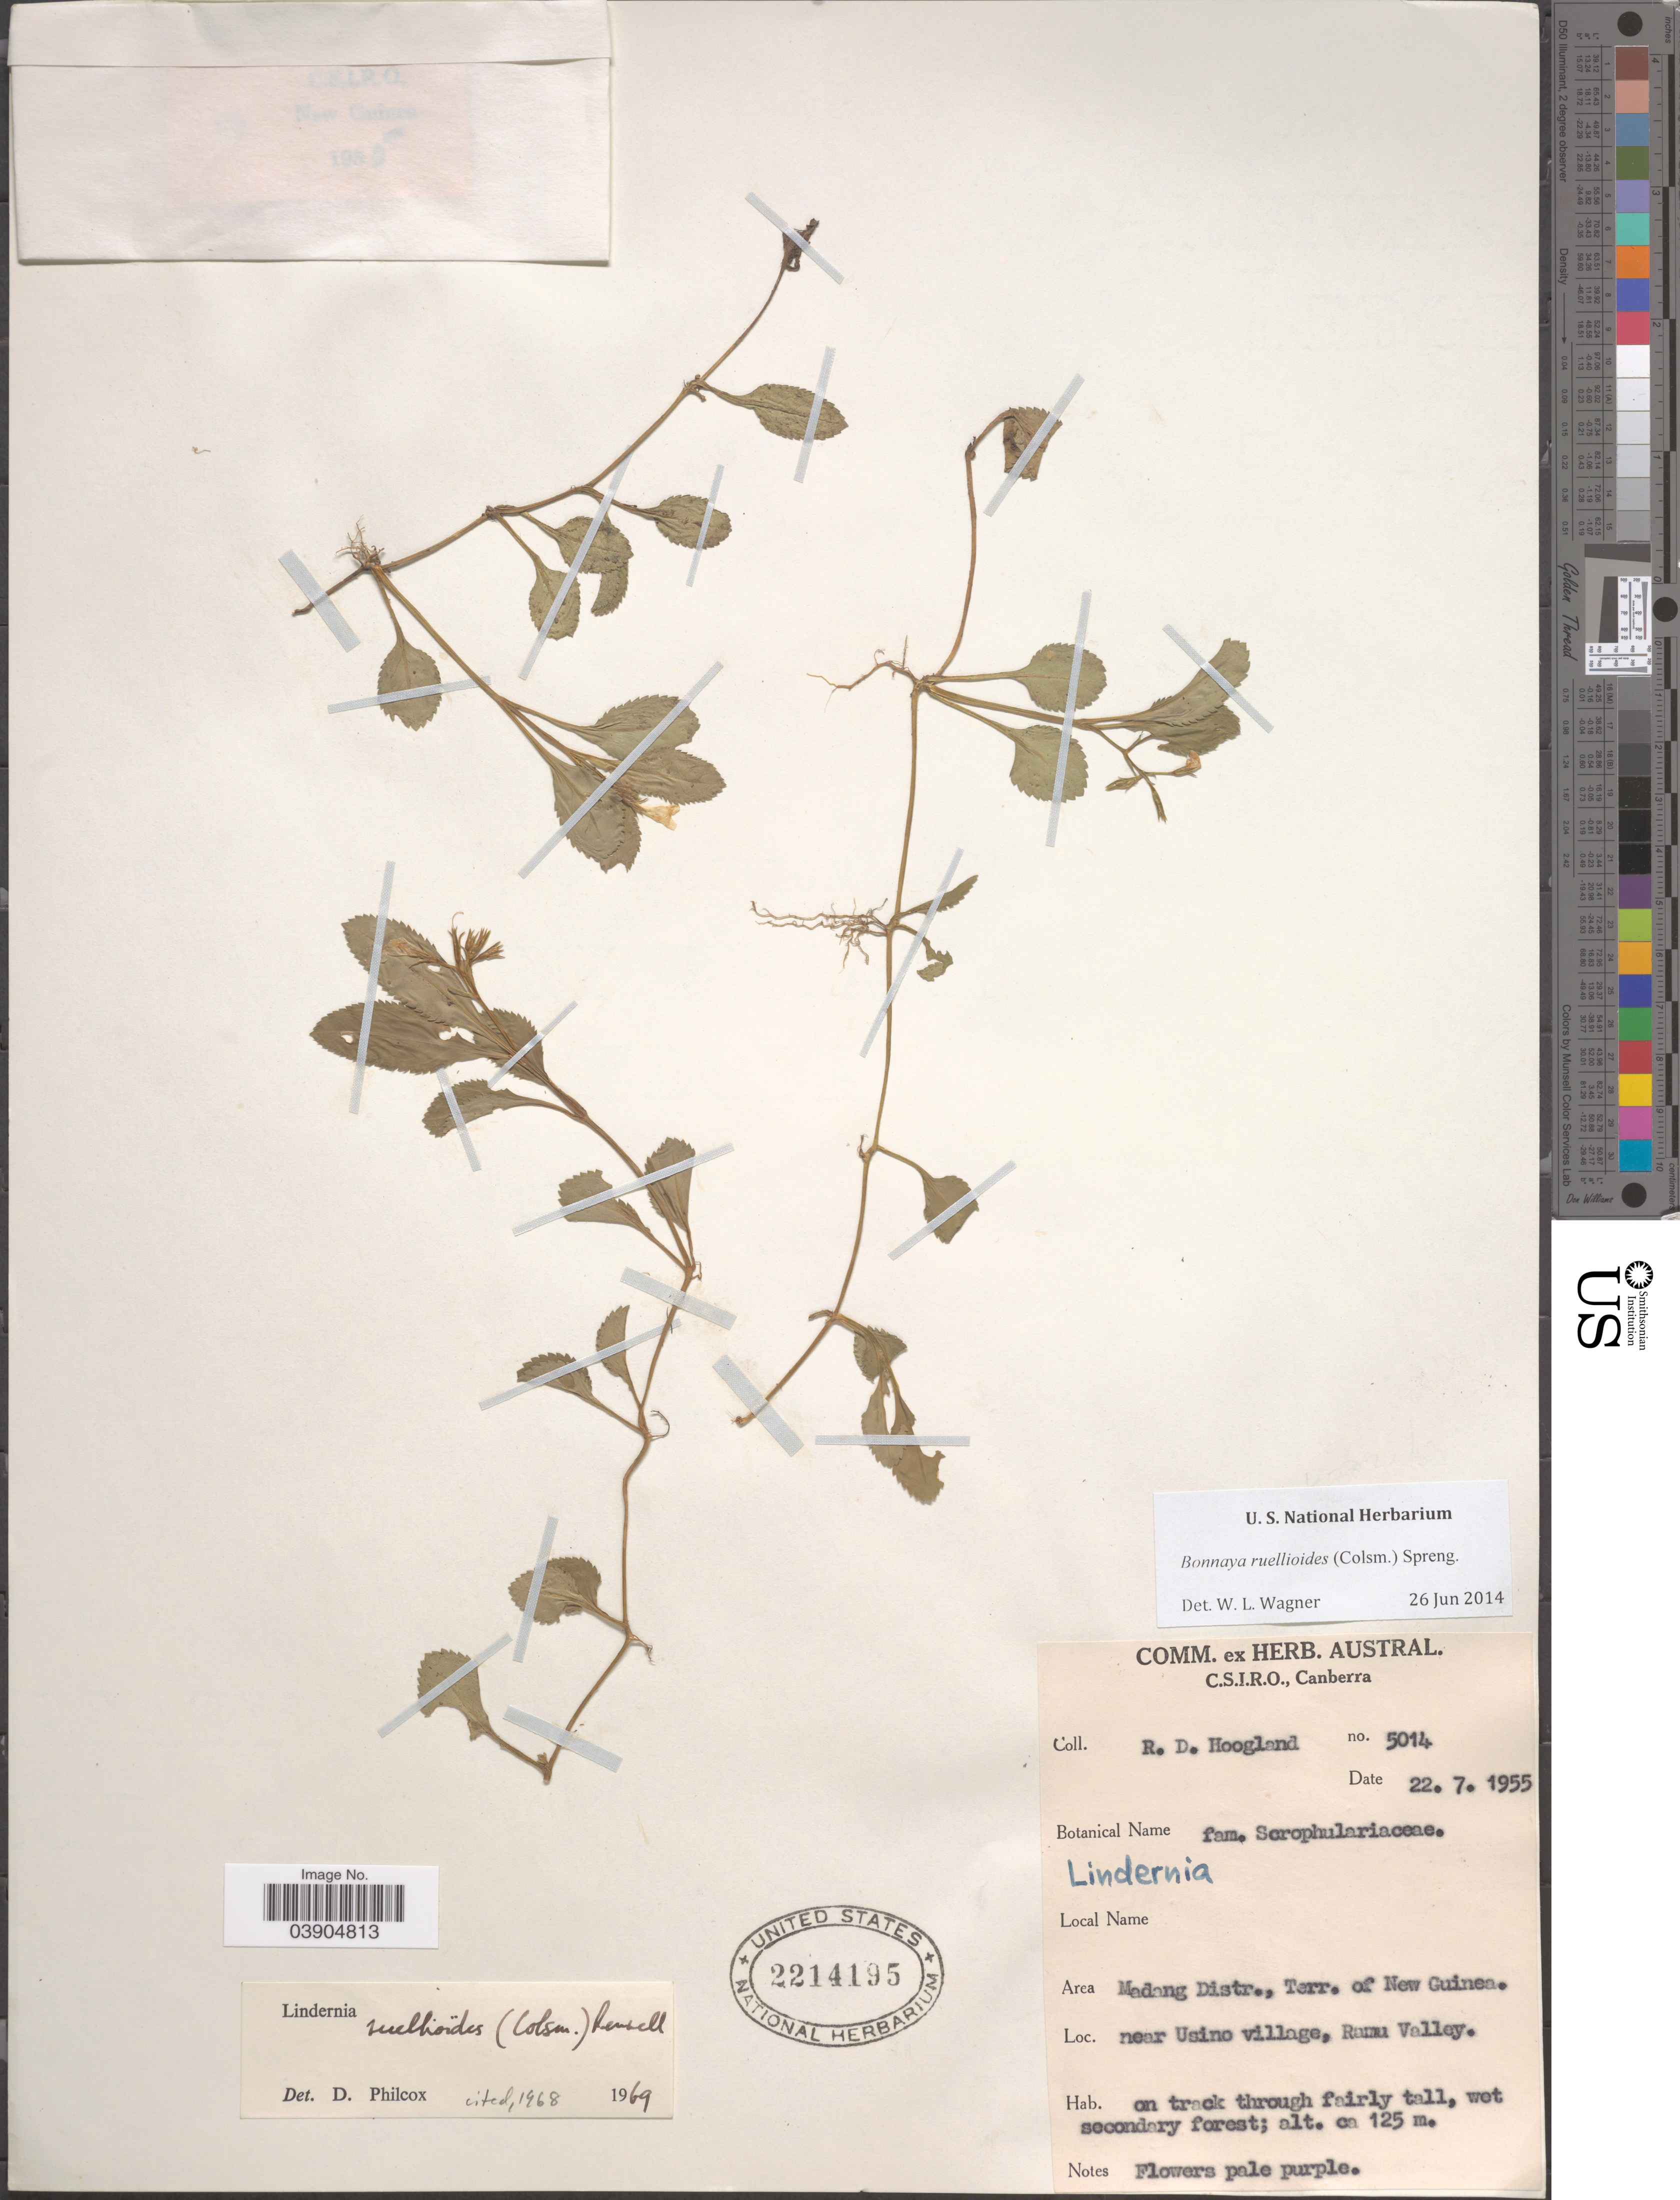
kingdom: Plantae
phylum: Tracheophyta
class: Magnoliopsida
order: Lamiales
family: Linderniaceae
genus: Lindernia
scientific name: Lindernia ruellioides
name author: (Colsm.) Pennell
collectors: R. D. Hoogland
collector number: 5014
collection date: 1955-07-22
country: Papua New Guinea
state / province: Madang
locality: Area Madang Distr., Terr. of New Guinea. Near Usino village, Ramu Valley.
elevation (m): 125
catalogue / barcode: US 2214195